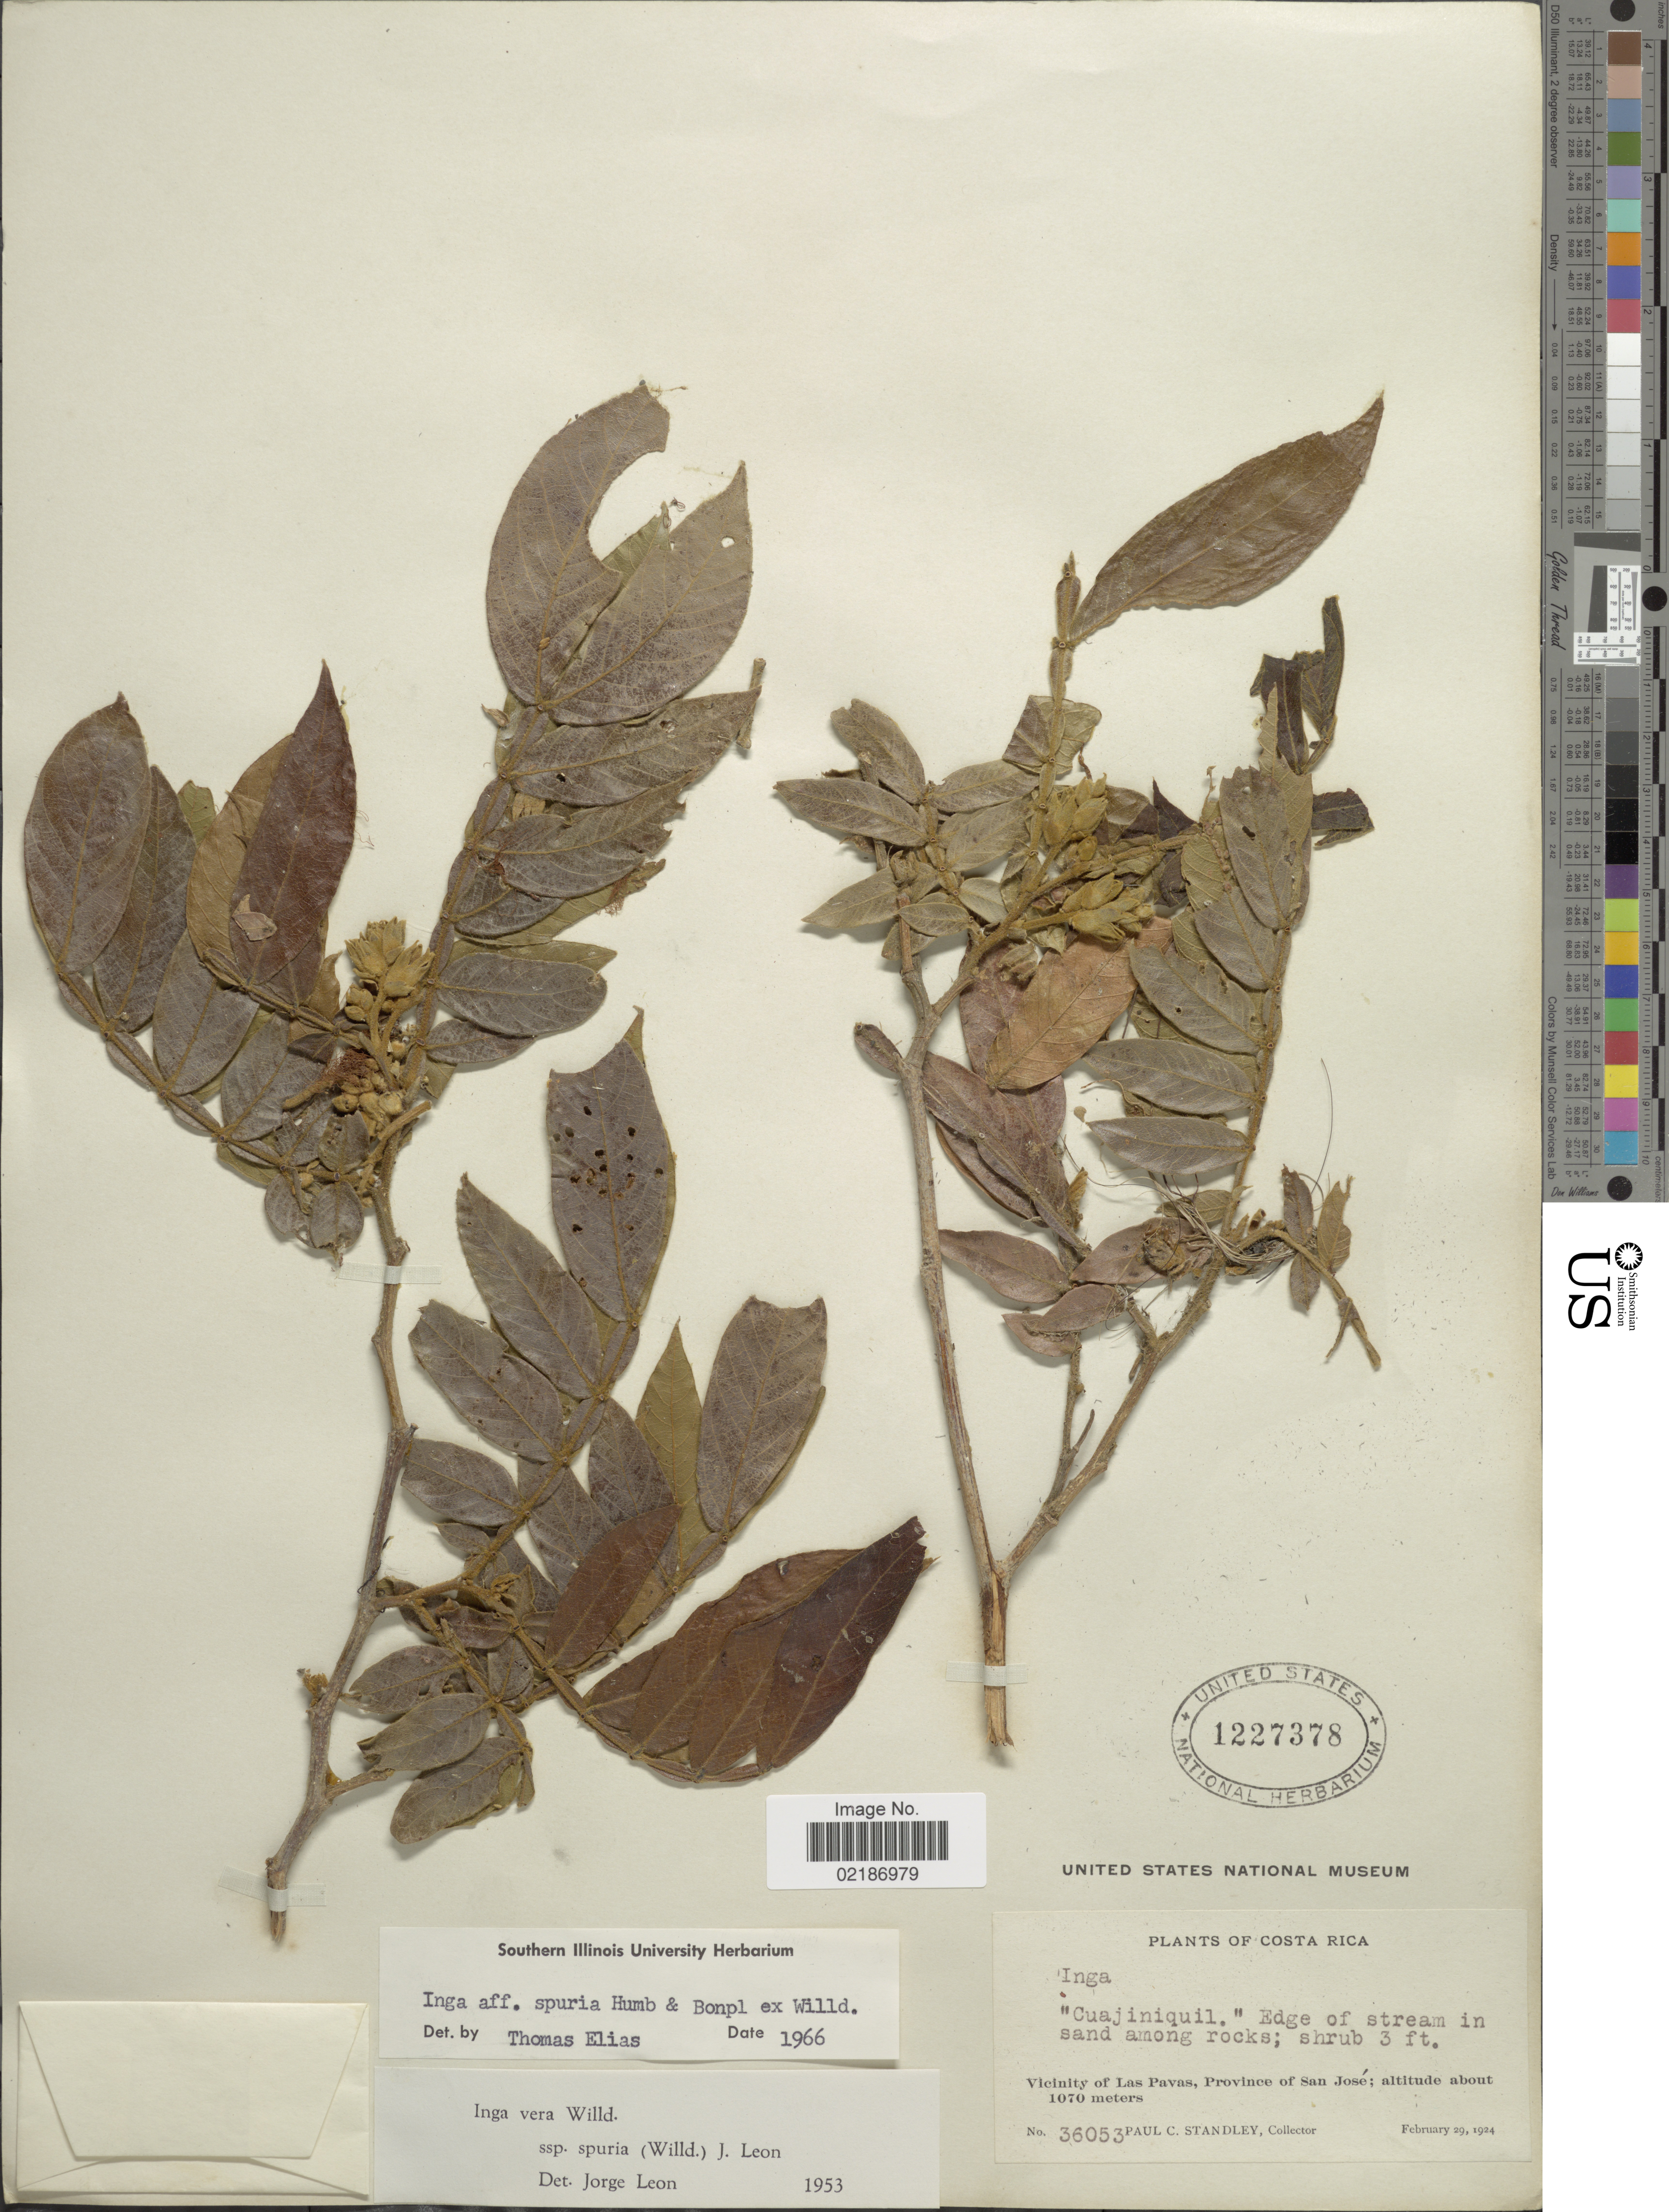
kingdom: Plantae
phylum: Tracheophyta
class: Magnoliopsida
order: Fabales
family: Fabaceae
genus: Inga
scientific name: Inga vera subsp. vera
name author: Willd.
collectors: P. C. Standley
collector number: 36053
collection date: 1924-02-29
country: Costa Rica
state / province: San José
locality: Vicinity of Las Pavas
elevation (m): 1070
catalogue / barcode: US 1227378